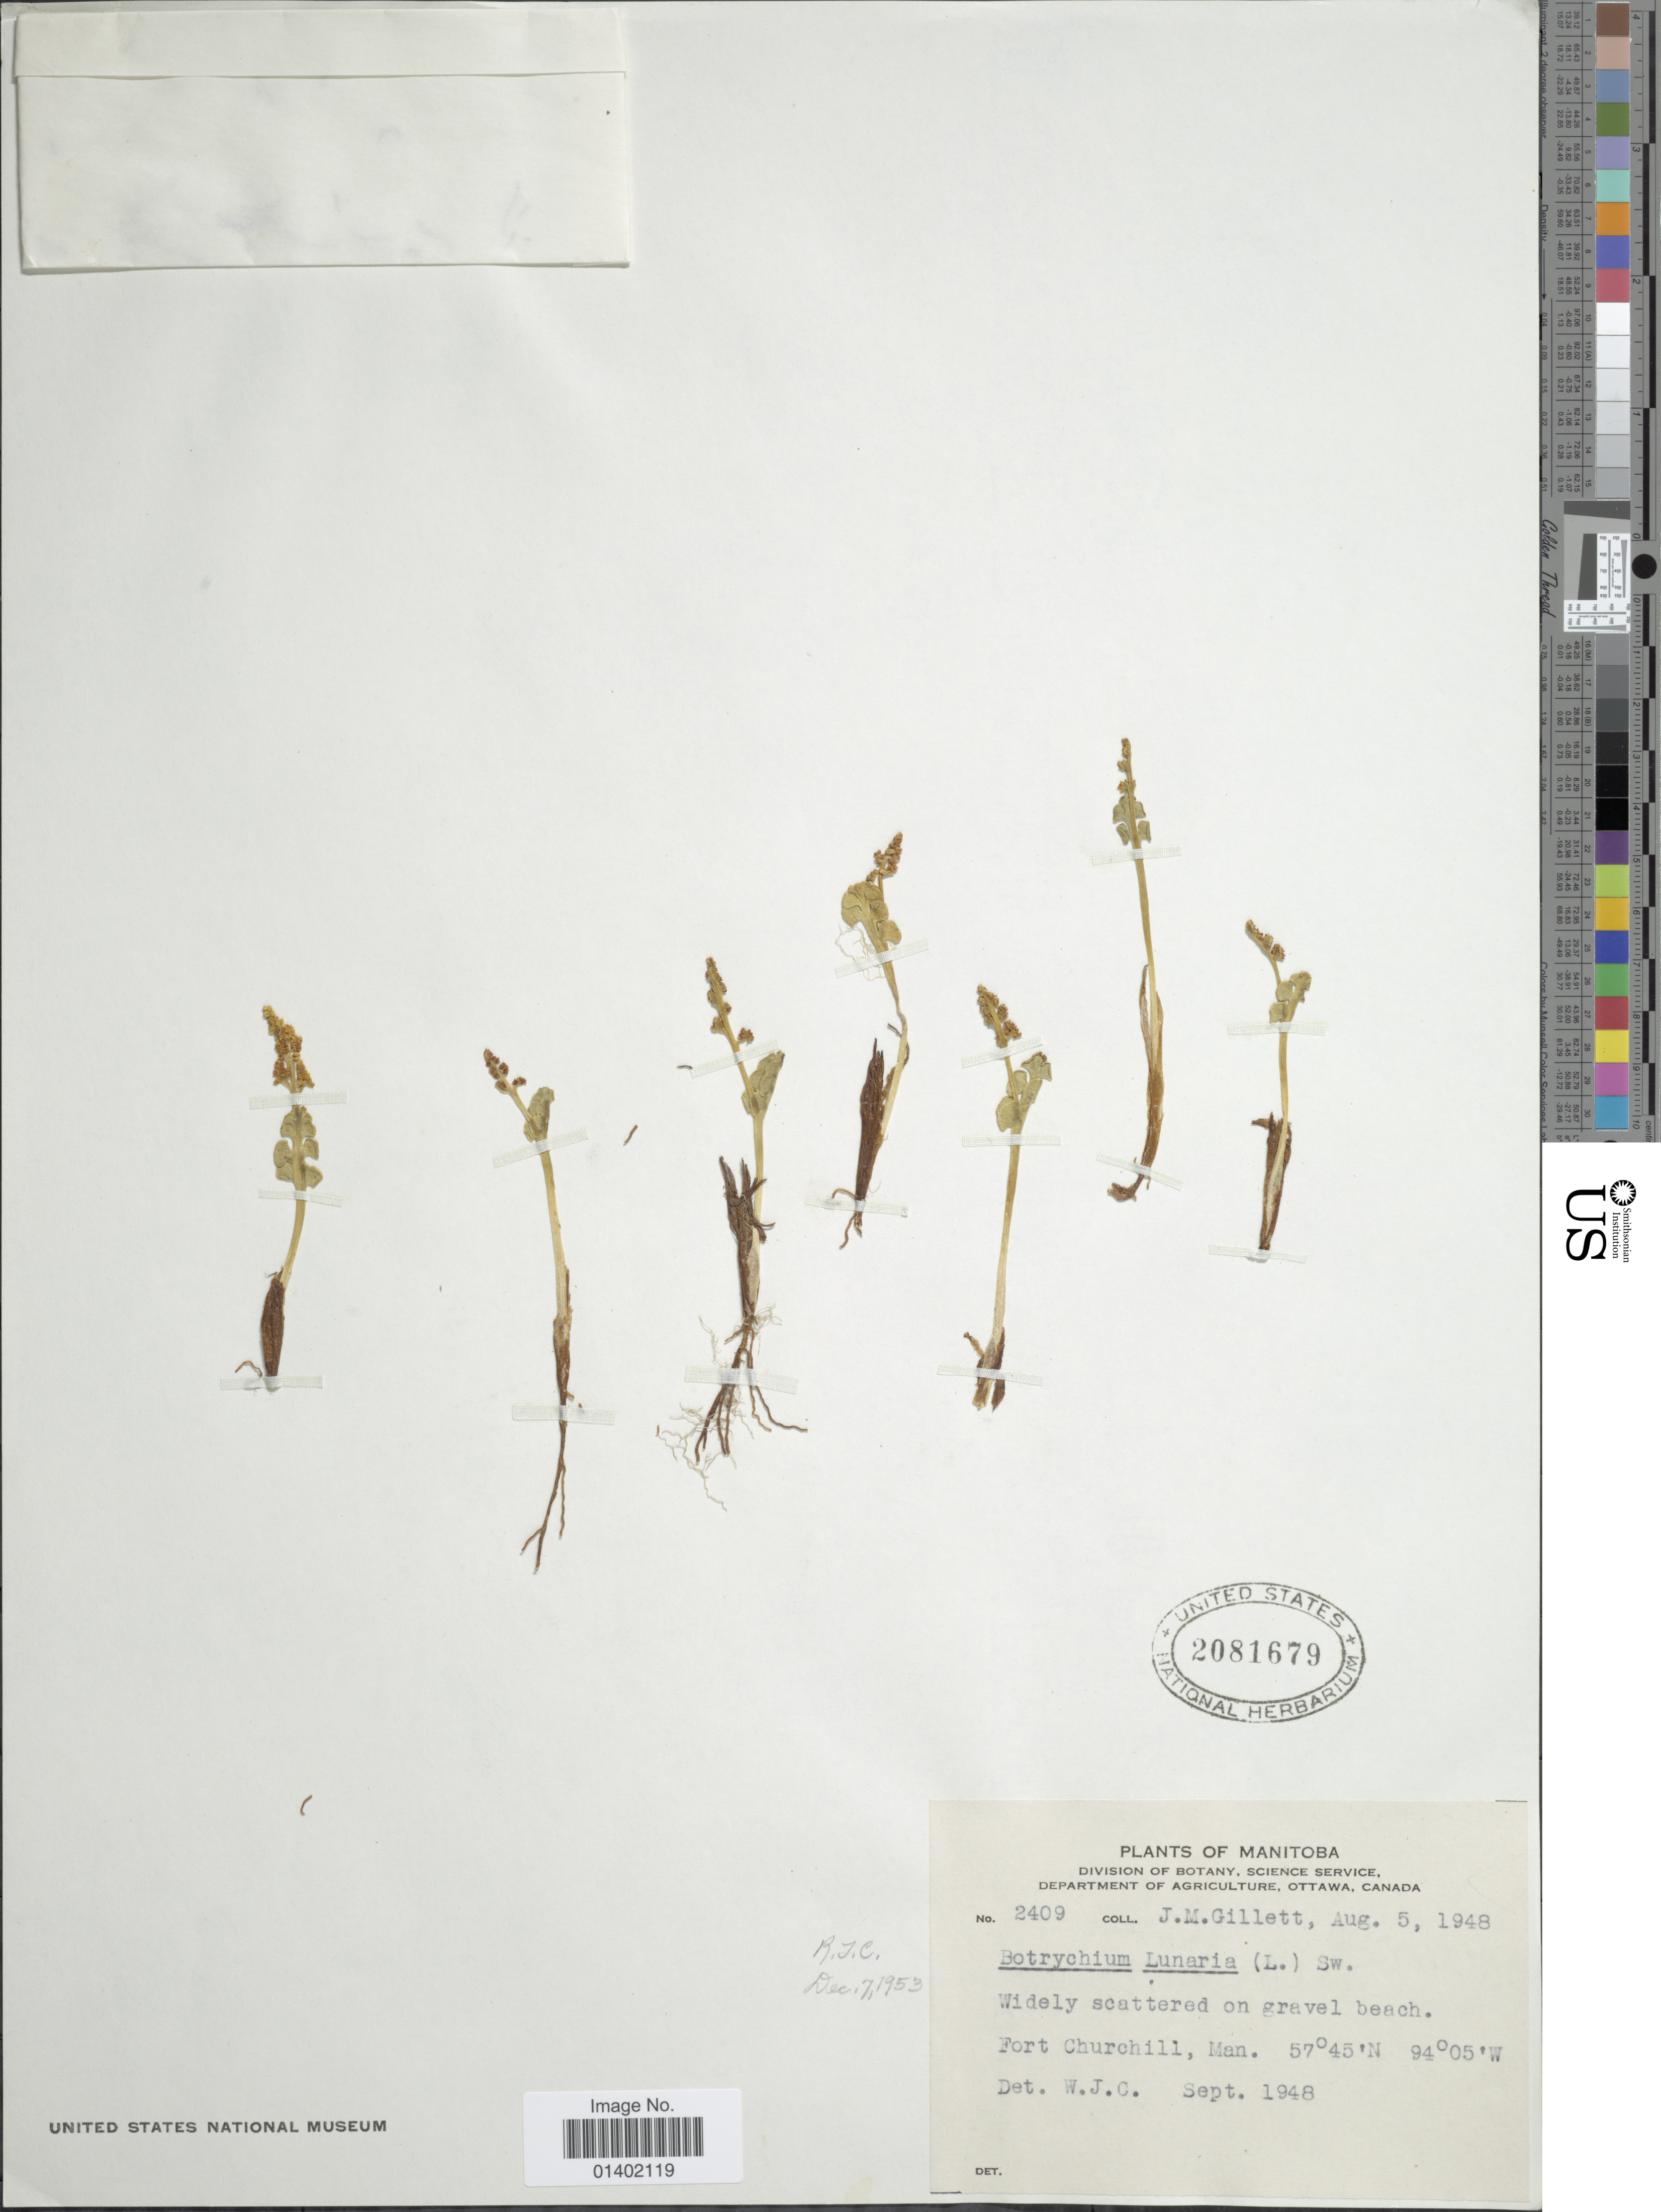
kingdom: Plantae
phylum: Tracheophyta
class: Polypodiopsida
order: Ophioglossales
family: Ophioglossaceae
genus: Botrychium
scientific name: Botrychium lunaria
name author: (L.) Sw.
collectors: J. M. Gillett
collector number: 2409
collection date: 1948-08-05/1953-12-17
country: Canada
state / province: Manitoba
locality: Manitoba, widely scattered on gravel beac, Fort Churchill, Man.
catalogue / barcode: US 2081679